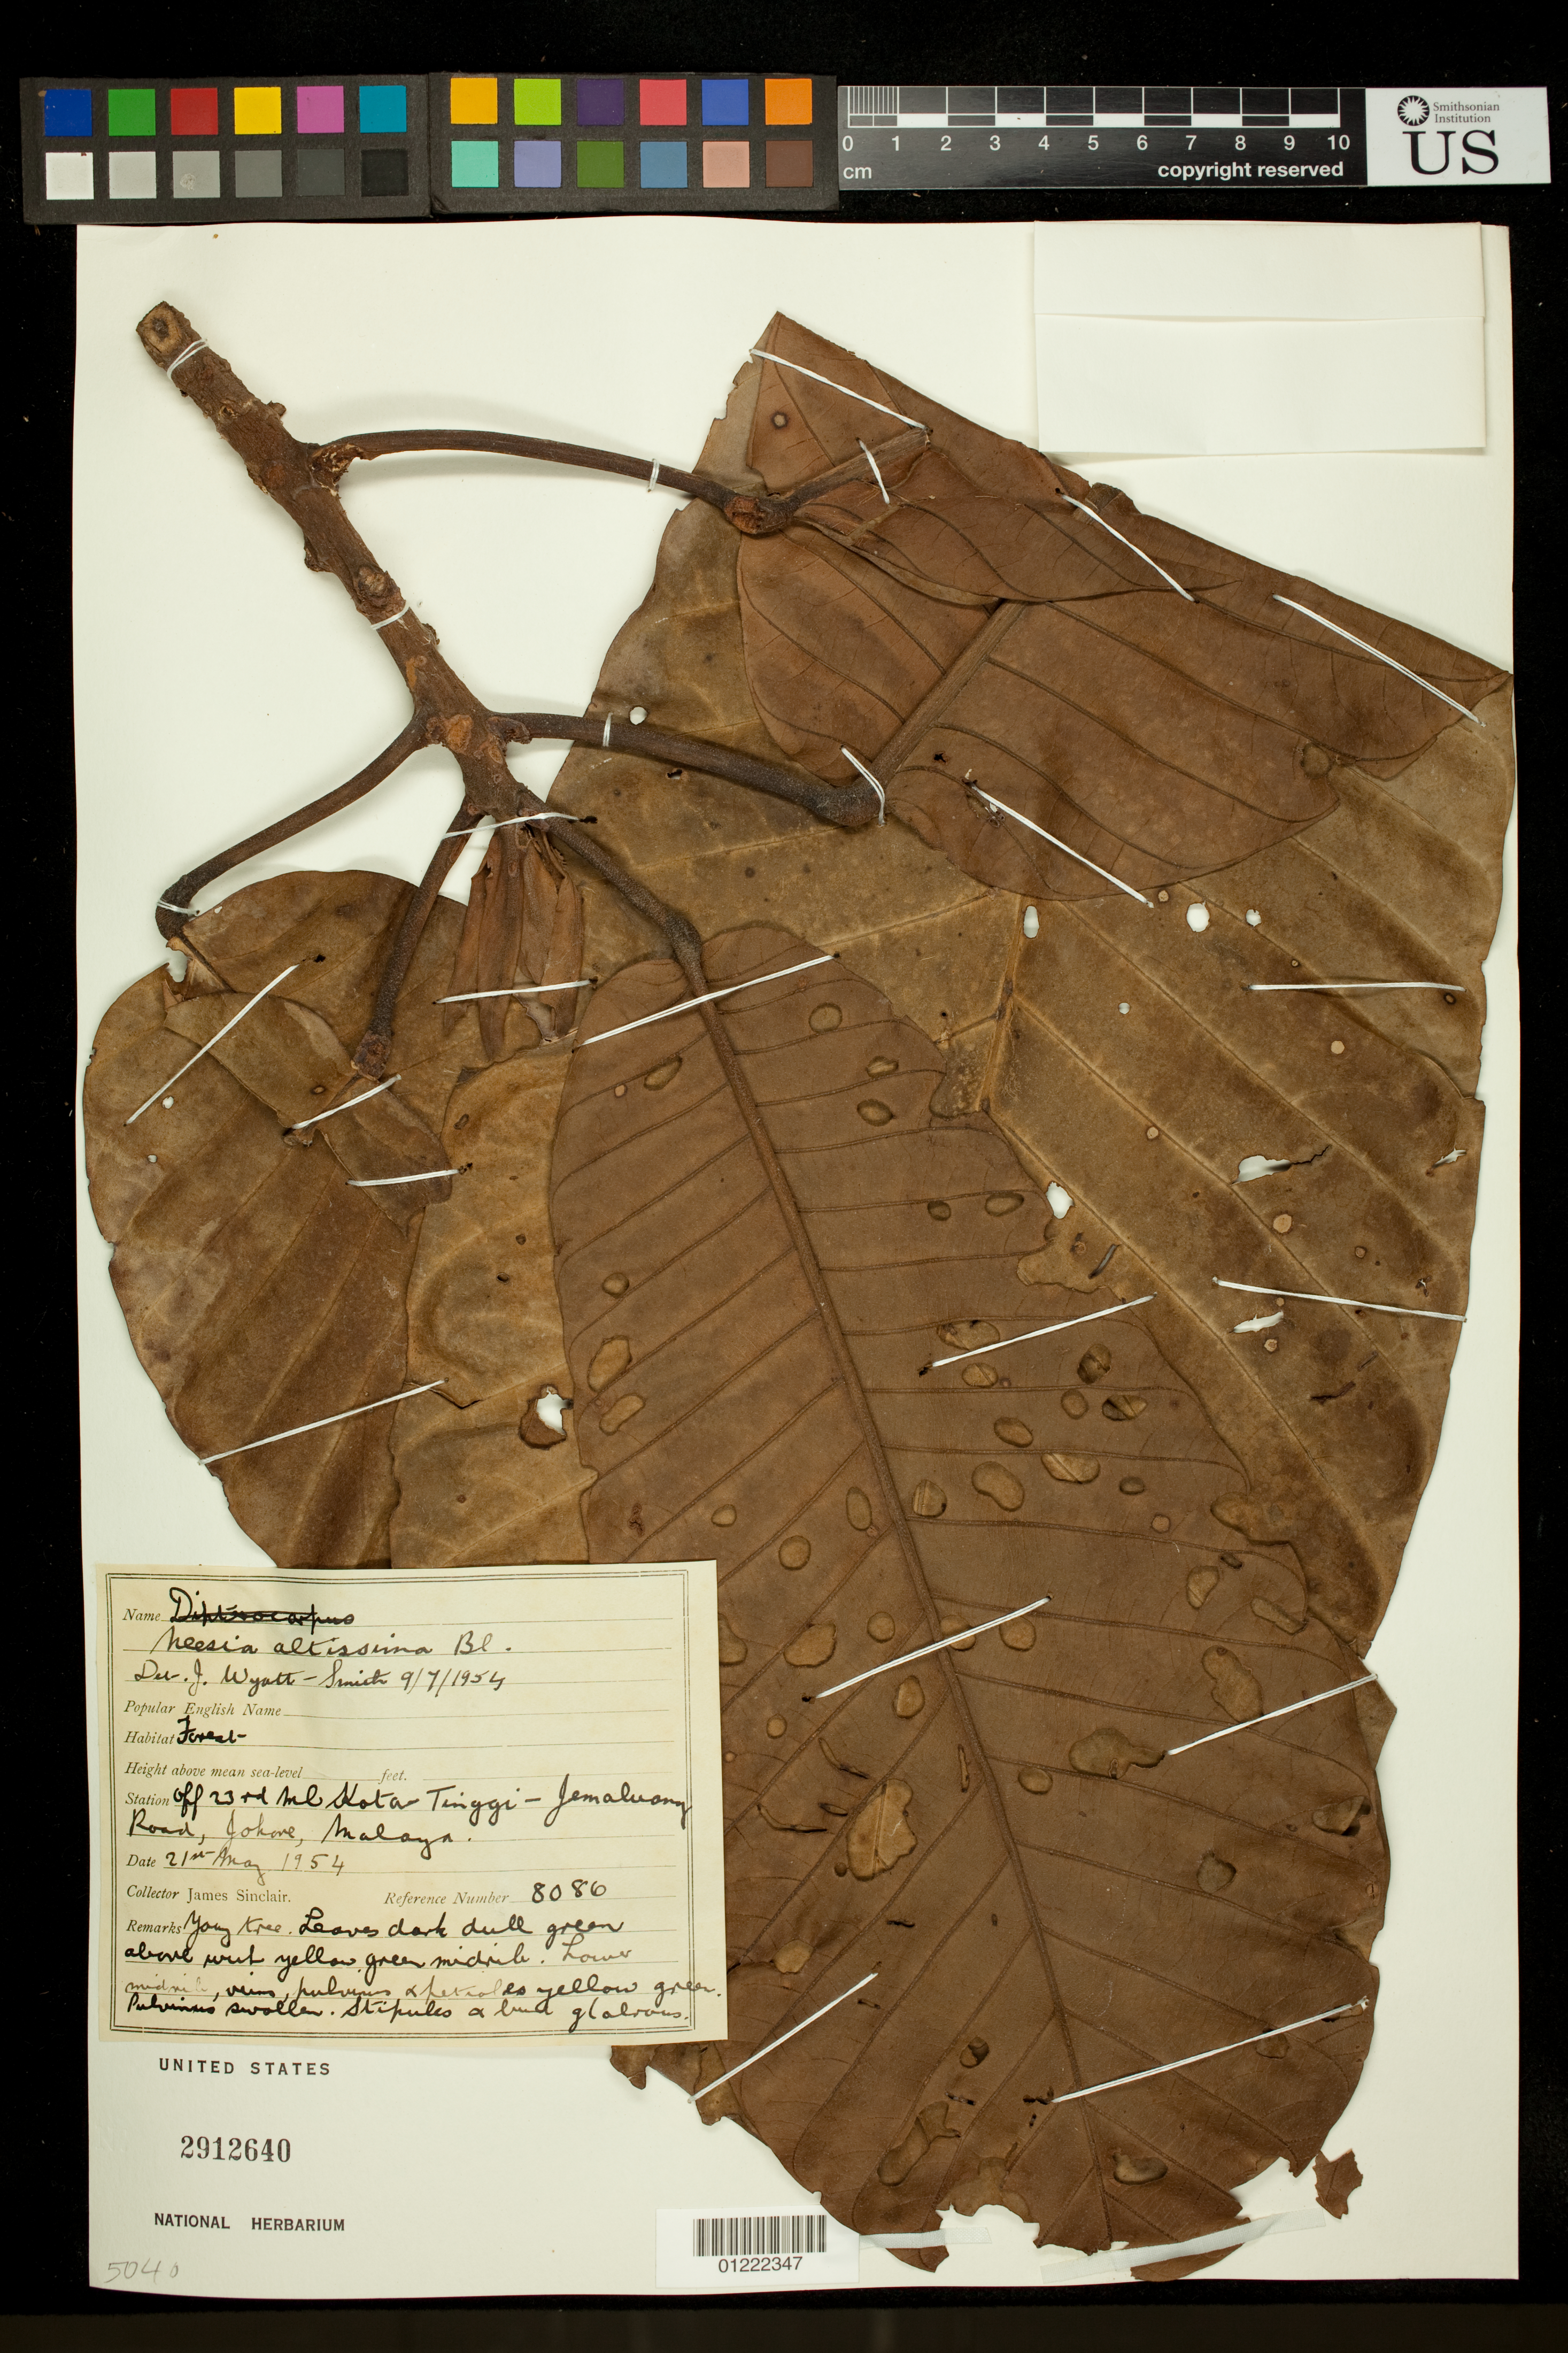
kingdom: Plantae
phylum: Tracheophyta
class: Magnoliopsida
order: Malvales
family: Malvaceae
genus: Neesia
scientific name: Neesia altissima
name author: Blume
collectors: J. Sinclair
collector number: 8086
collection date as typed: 5/21/1954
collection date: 1954-05-21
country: Malaysia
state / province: Johor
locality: off 23rd ml Kota Tinggi -- Jemaluang Road, Johore, Malaya. Malay Peninsula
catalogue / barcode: US 2912640